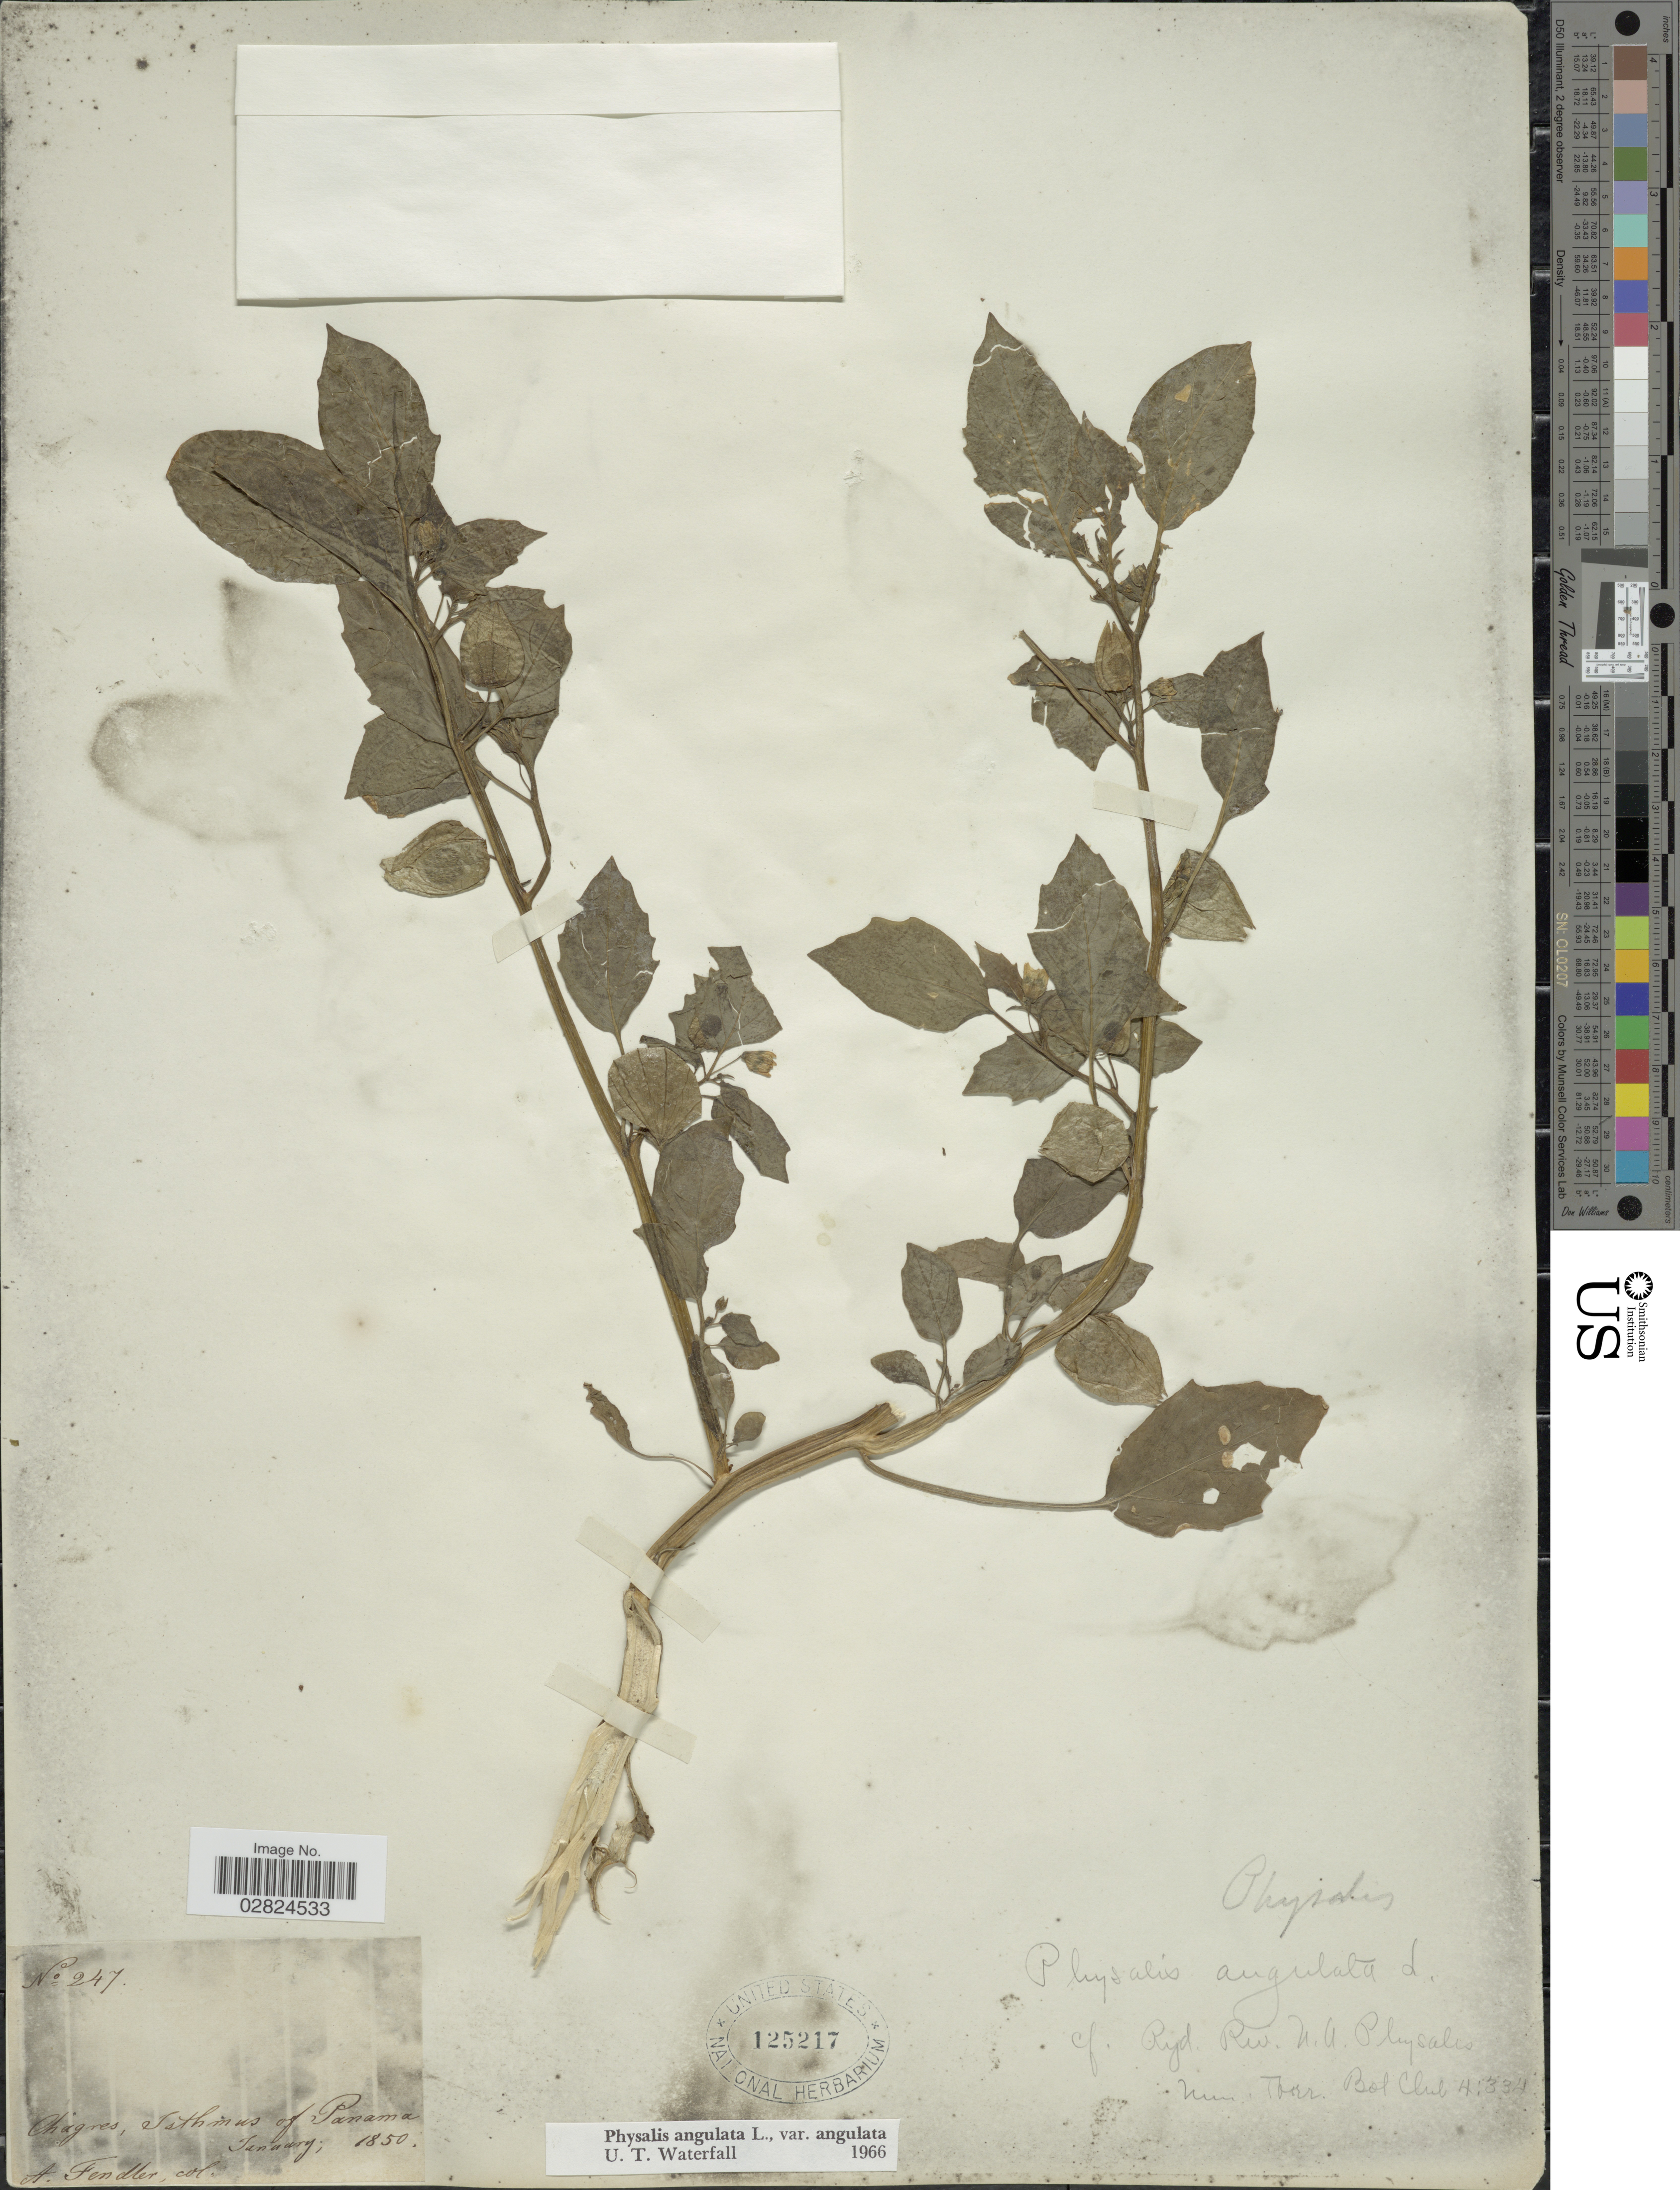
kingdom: Plantae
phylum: Tracheophyta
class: Magnoliopsida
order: Solanales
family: Solanaceae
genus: Physalis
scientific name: Physalis angulata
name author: L.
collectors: A. Fendler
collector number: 247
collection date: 1850-01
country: Panama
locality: Chagres, Isthmus of Panama.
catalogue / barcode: US 125217